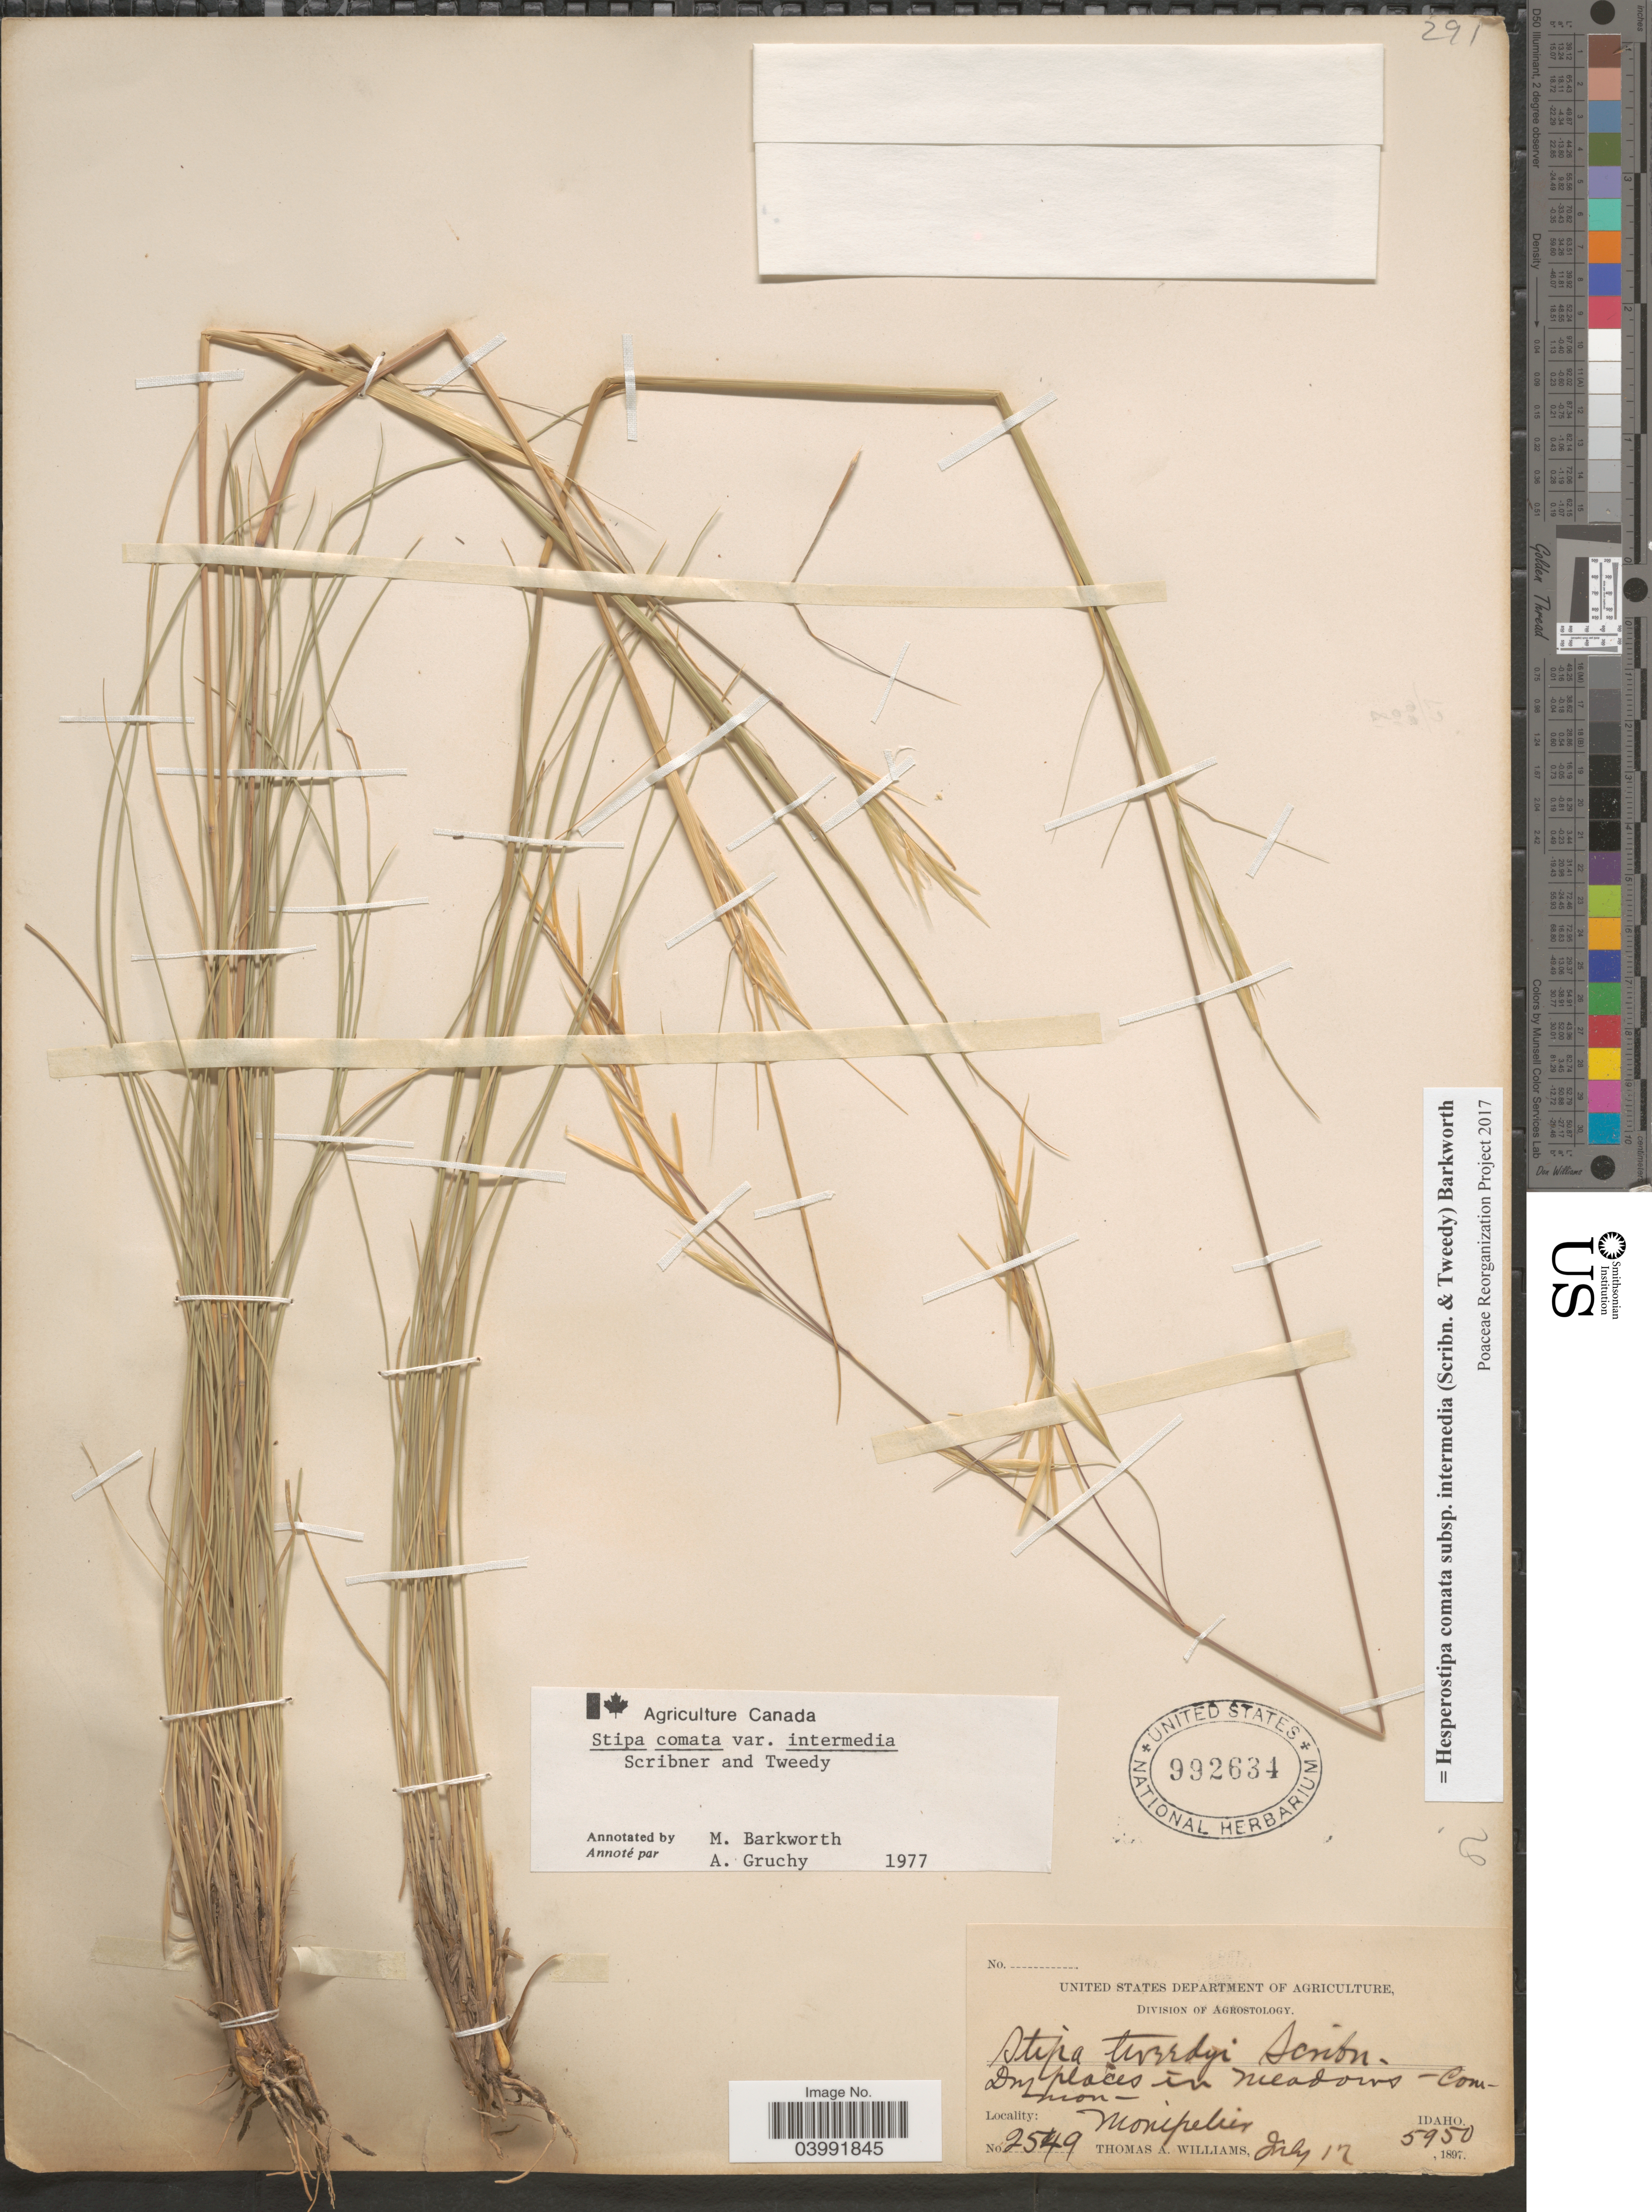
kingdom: Plantae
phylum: Tracheophyta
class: Liliopsida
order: Poales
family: Poaceae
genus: Hesperostipa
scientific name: Hesperostipa comata subsp. intermedia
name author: (Scribn. & Tweedy) Barkworth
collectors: T. A. Williams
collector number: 2549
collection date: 1897-07-17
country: United States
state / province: Idaho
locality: Dry places in meadows. Montpelier.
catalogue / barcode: US 992634